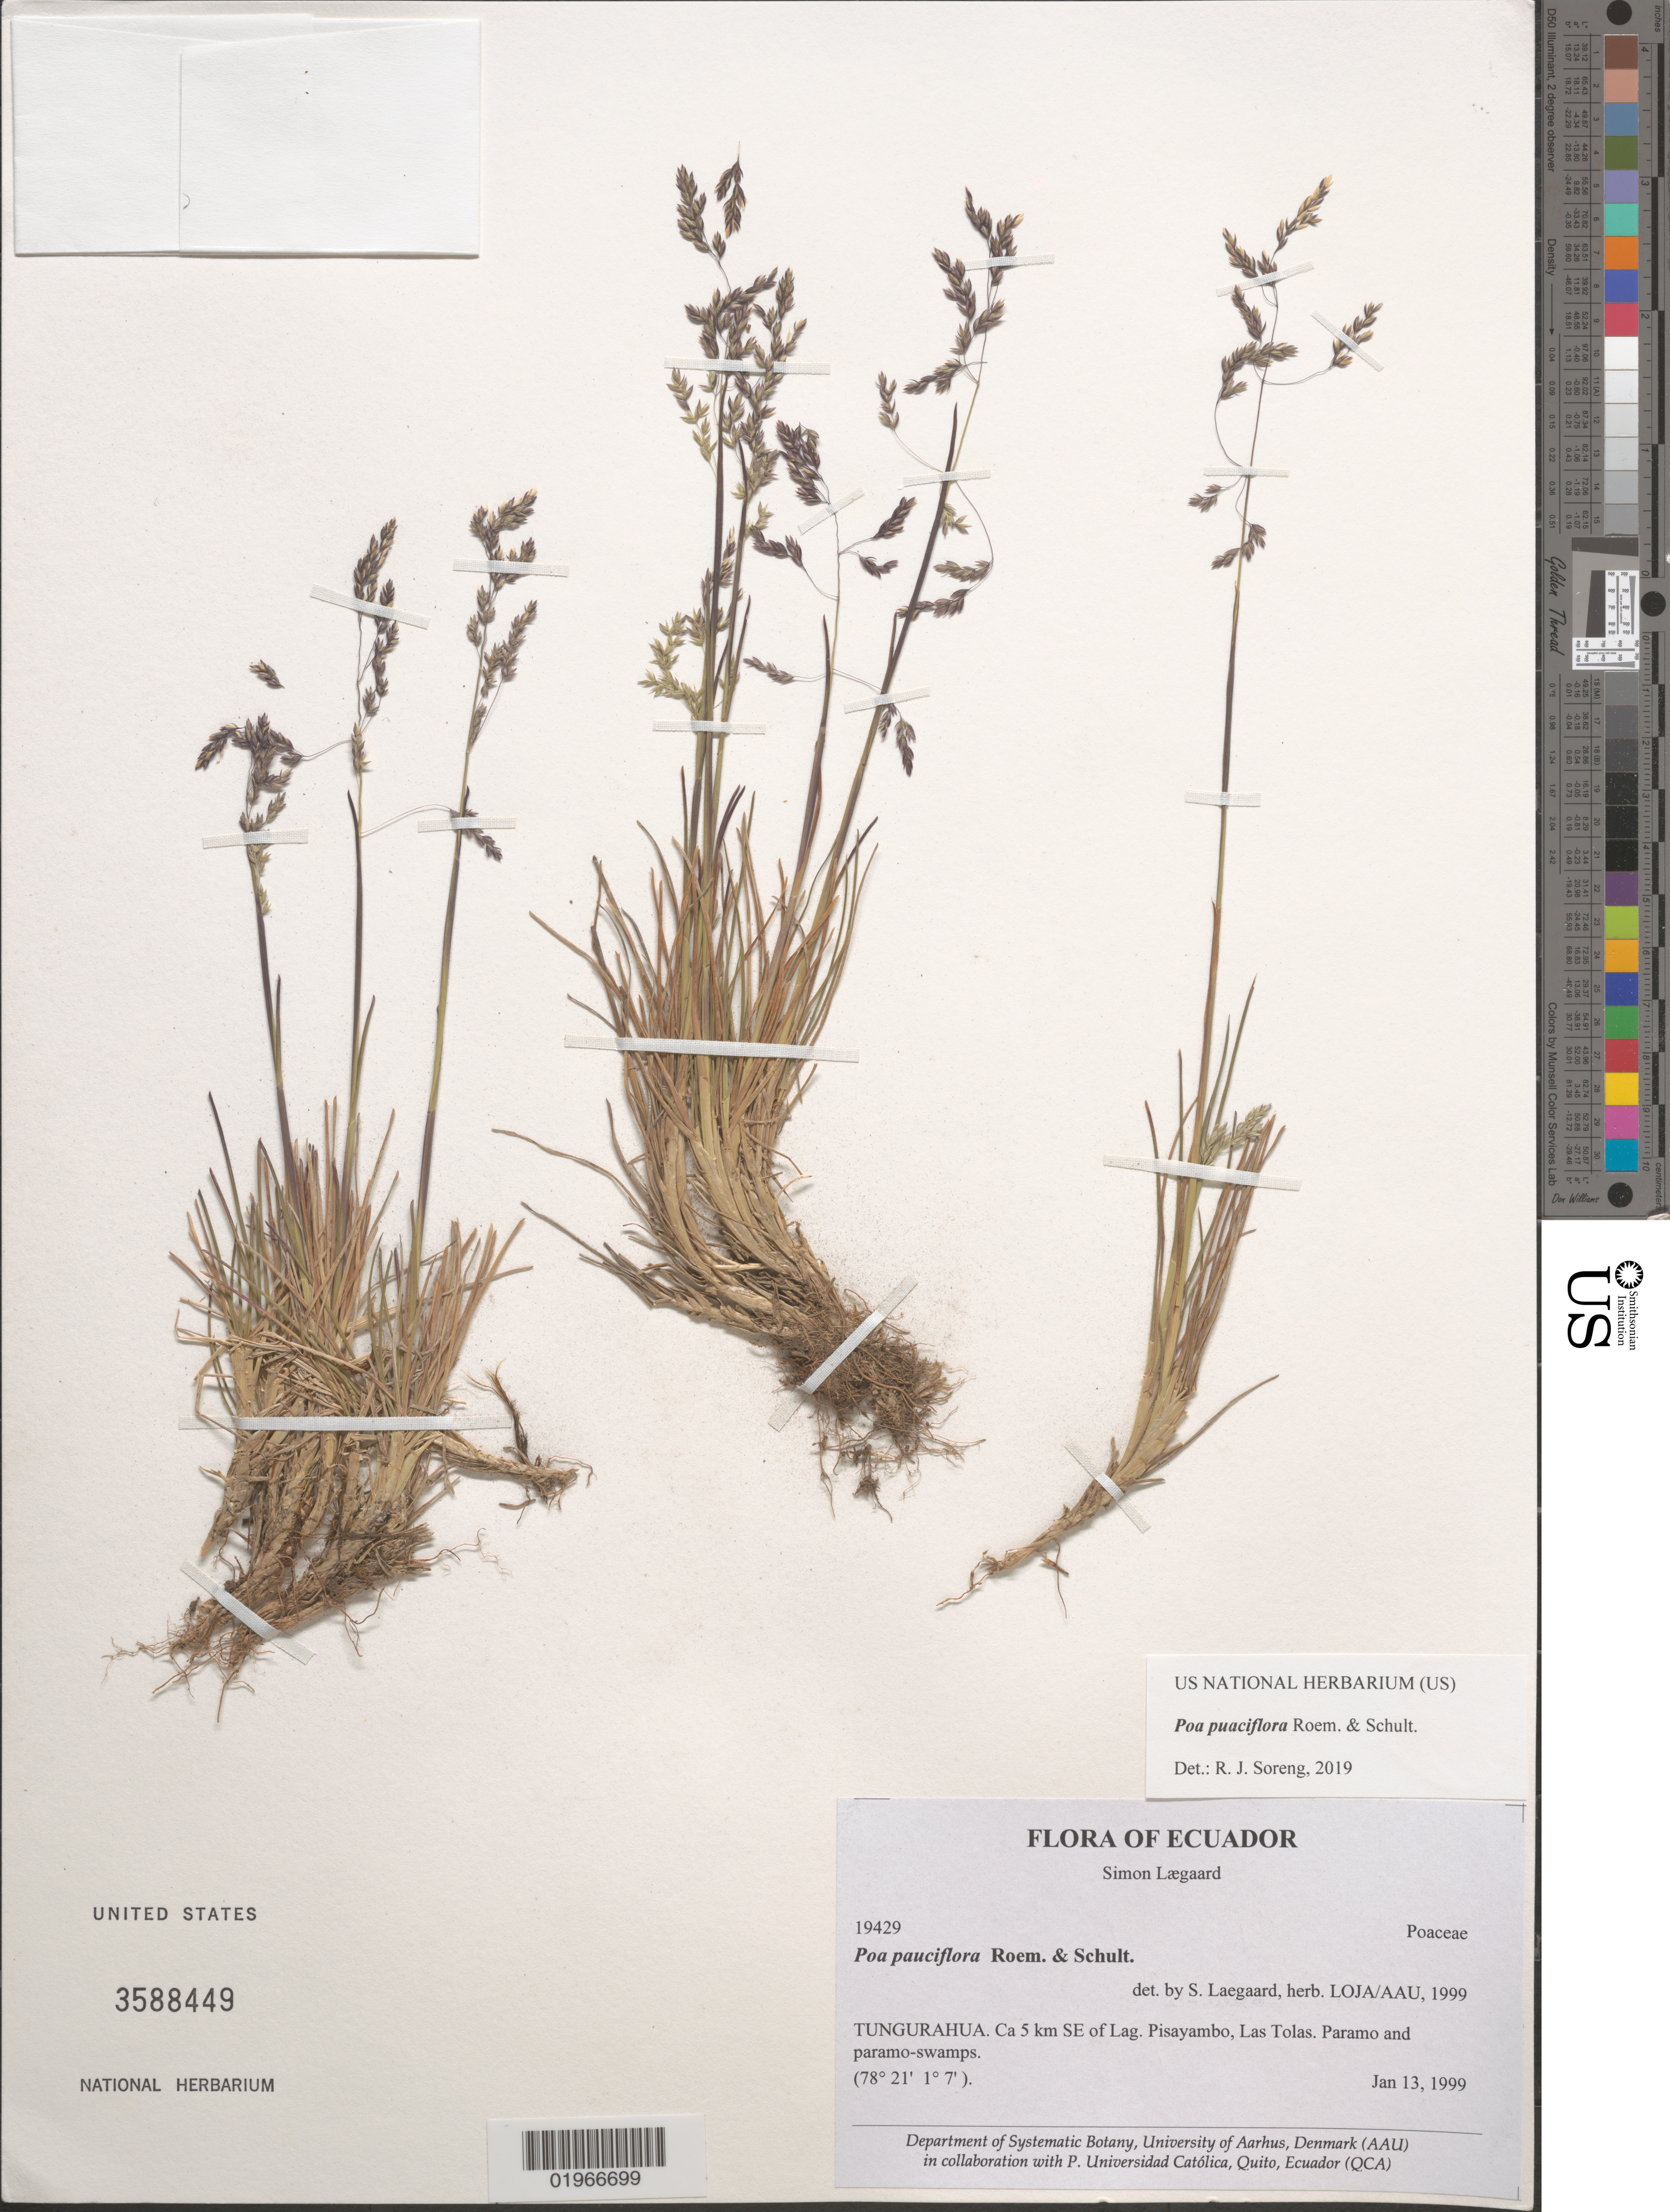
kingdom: Plantae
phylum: Tracheophyta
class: Liliopsida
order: Poales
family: Poaceae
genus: Poa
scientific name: Poa pauciflora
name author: Roem. & Schult.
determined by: Soreng, Robert J., Research Associate (BOT), Smithsonian Institution - National Museum of Natural History (UNITED STATES)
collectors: S. Lægaard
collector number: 19429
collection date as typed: Jan 13, 1999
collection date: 1999-01-13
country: Ecuador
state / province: Tungurahua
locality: Ca. 5 km SE of Lag. Pisayambo, Las Tolas.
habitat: Páramo and Páramo-swamps.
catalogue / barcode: US 3588449